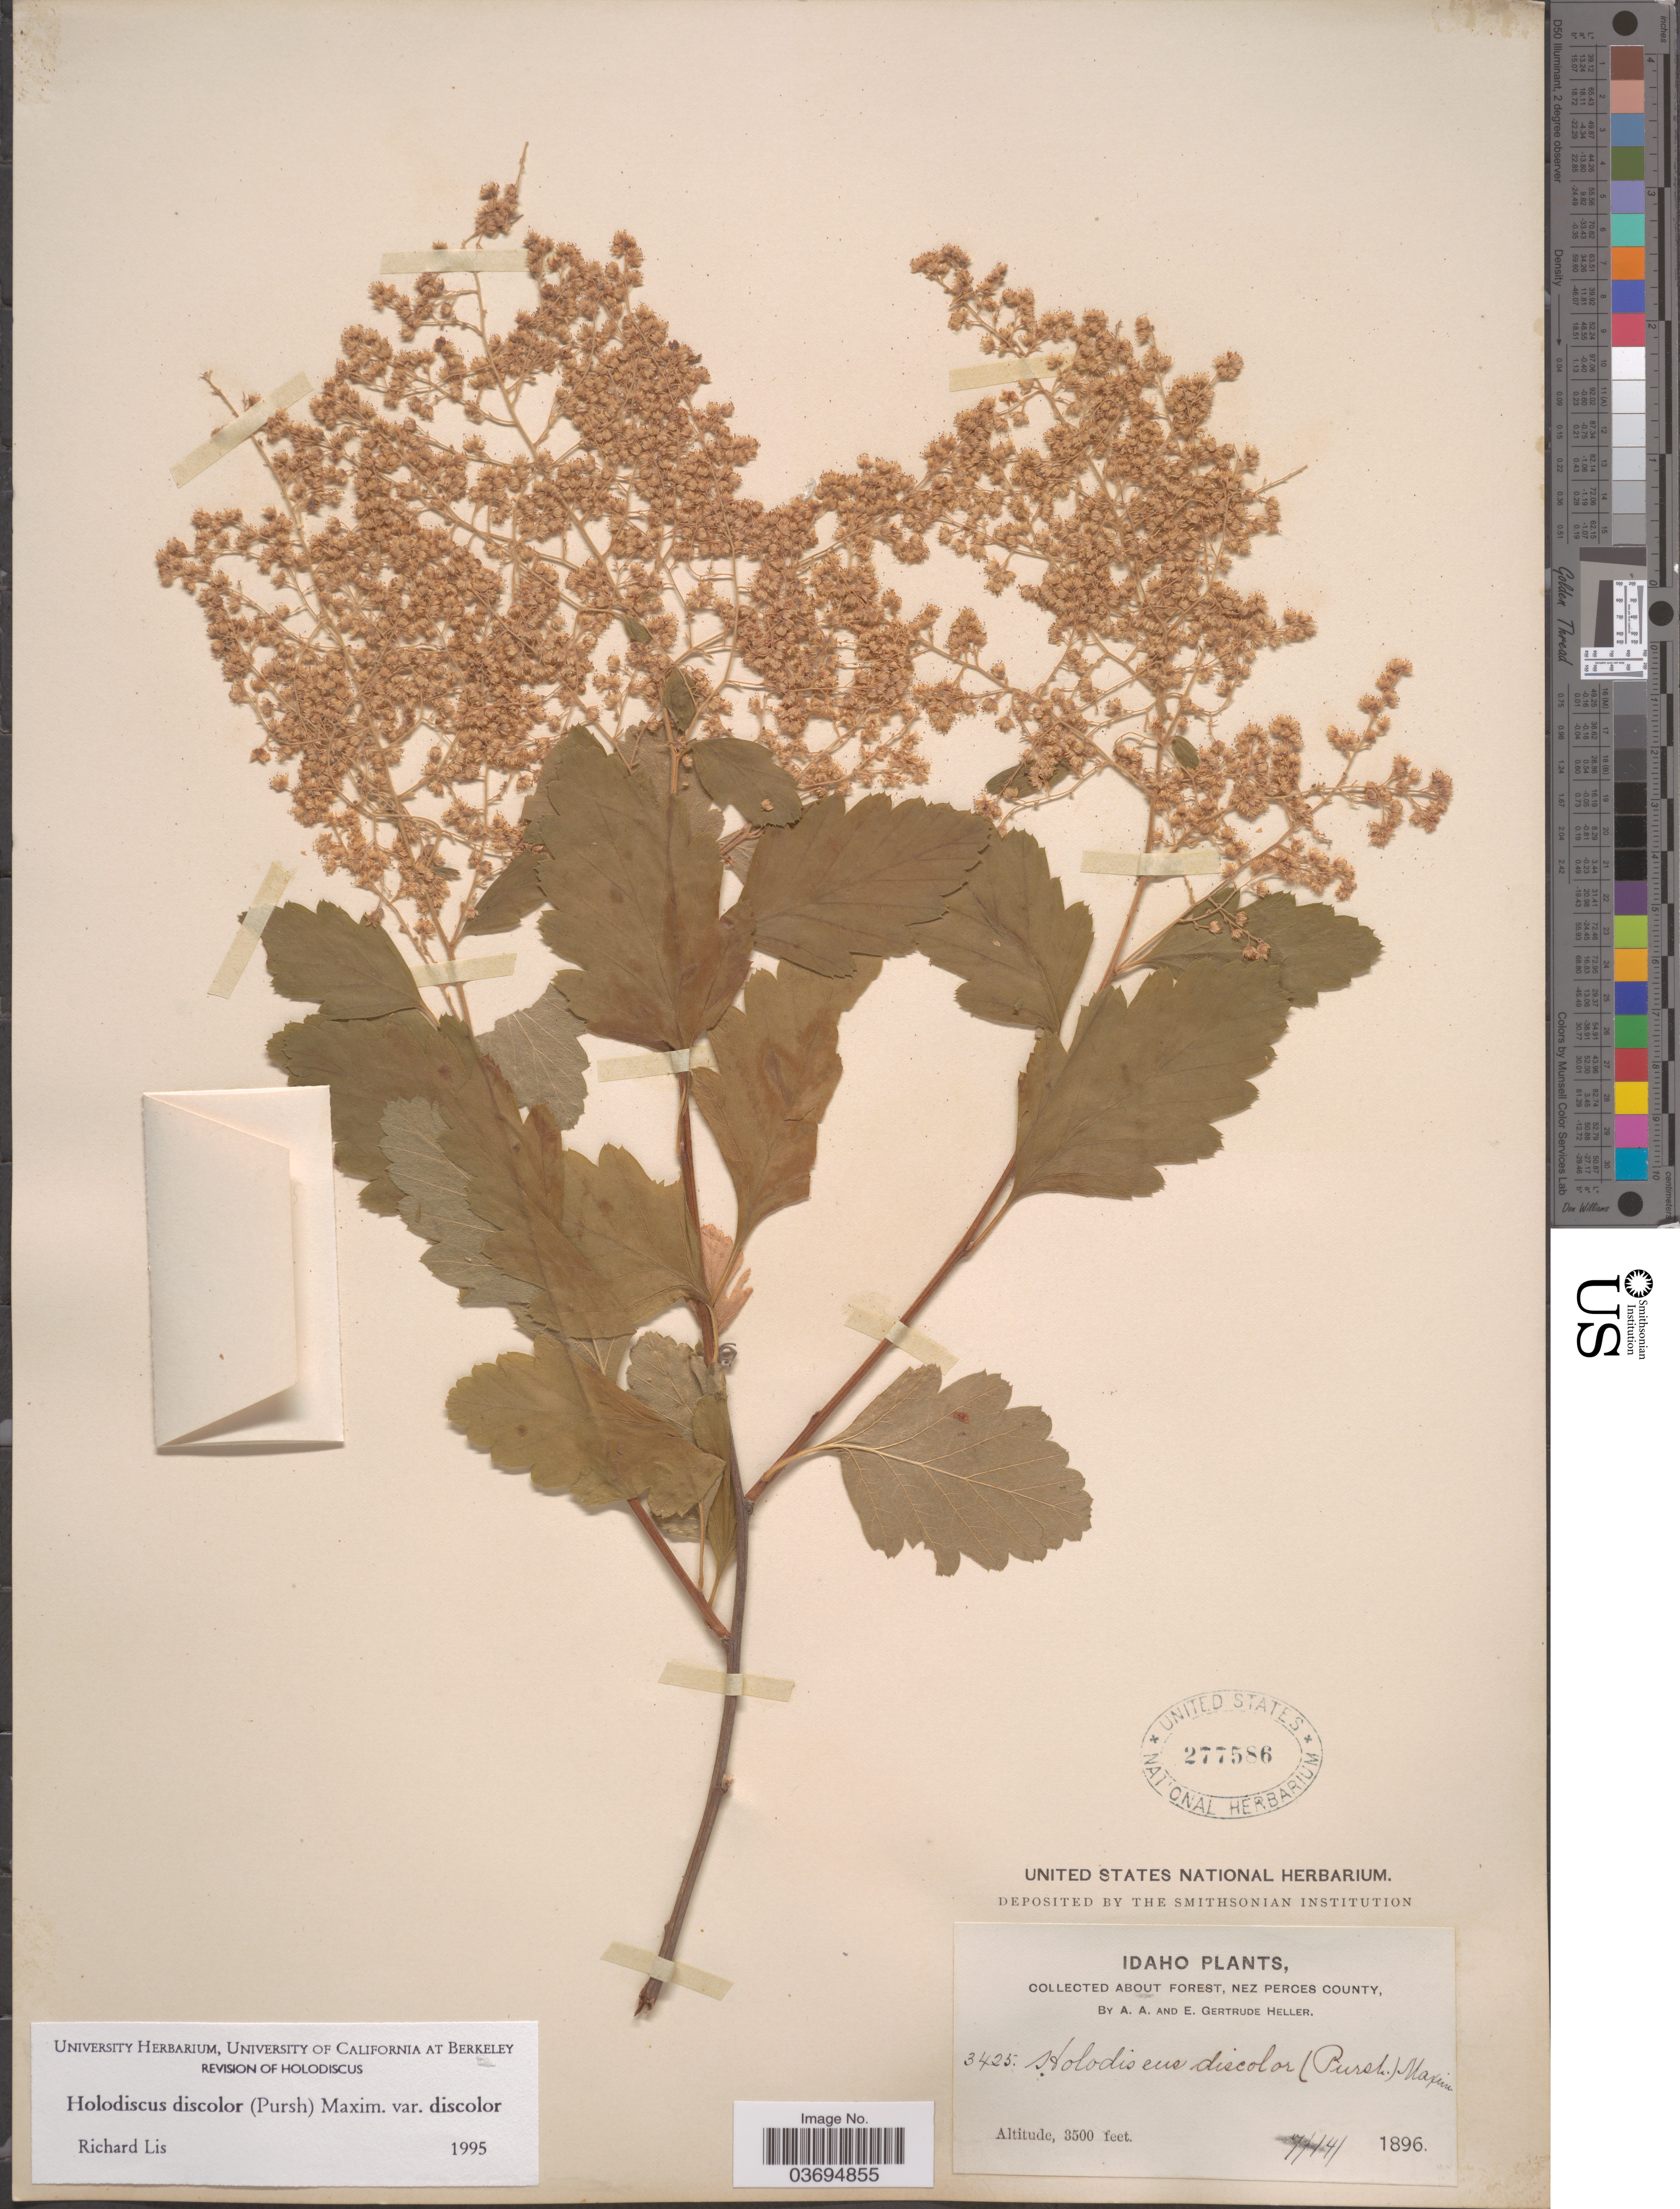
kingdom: Plantae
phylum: Tracheophyta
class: Magnoliopsida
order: Rosales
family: Rosaceae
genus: Holodiscus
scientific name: Holodiscus discolor var. discolor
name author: (Pursh) Maxim.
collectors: A. A. Heller & E. G. Heller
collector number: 3425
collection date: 1896-07-14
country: United States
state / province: Idaho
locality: Forest, Nez Perces County.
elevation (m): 1067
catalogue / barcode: US 277586